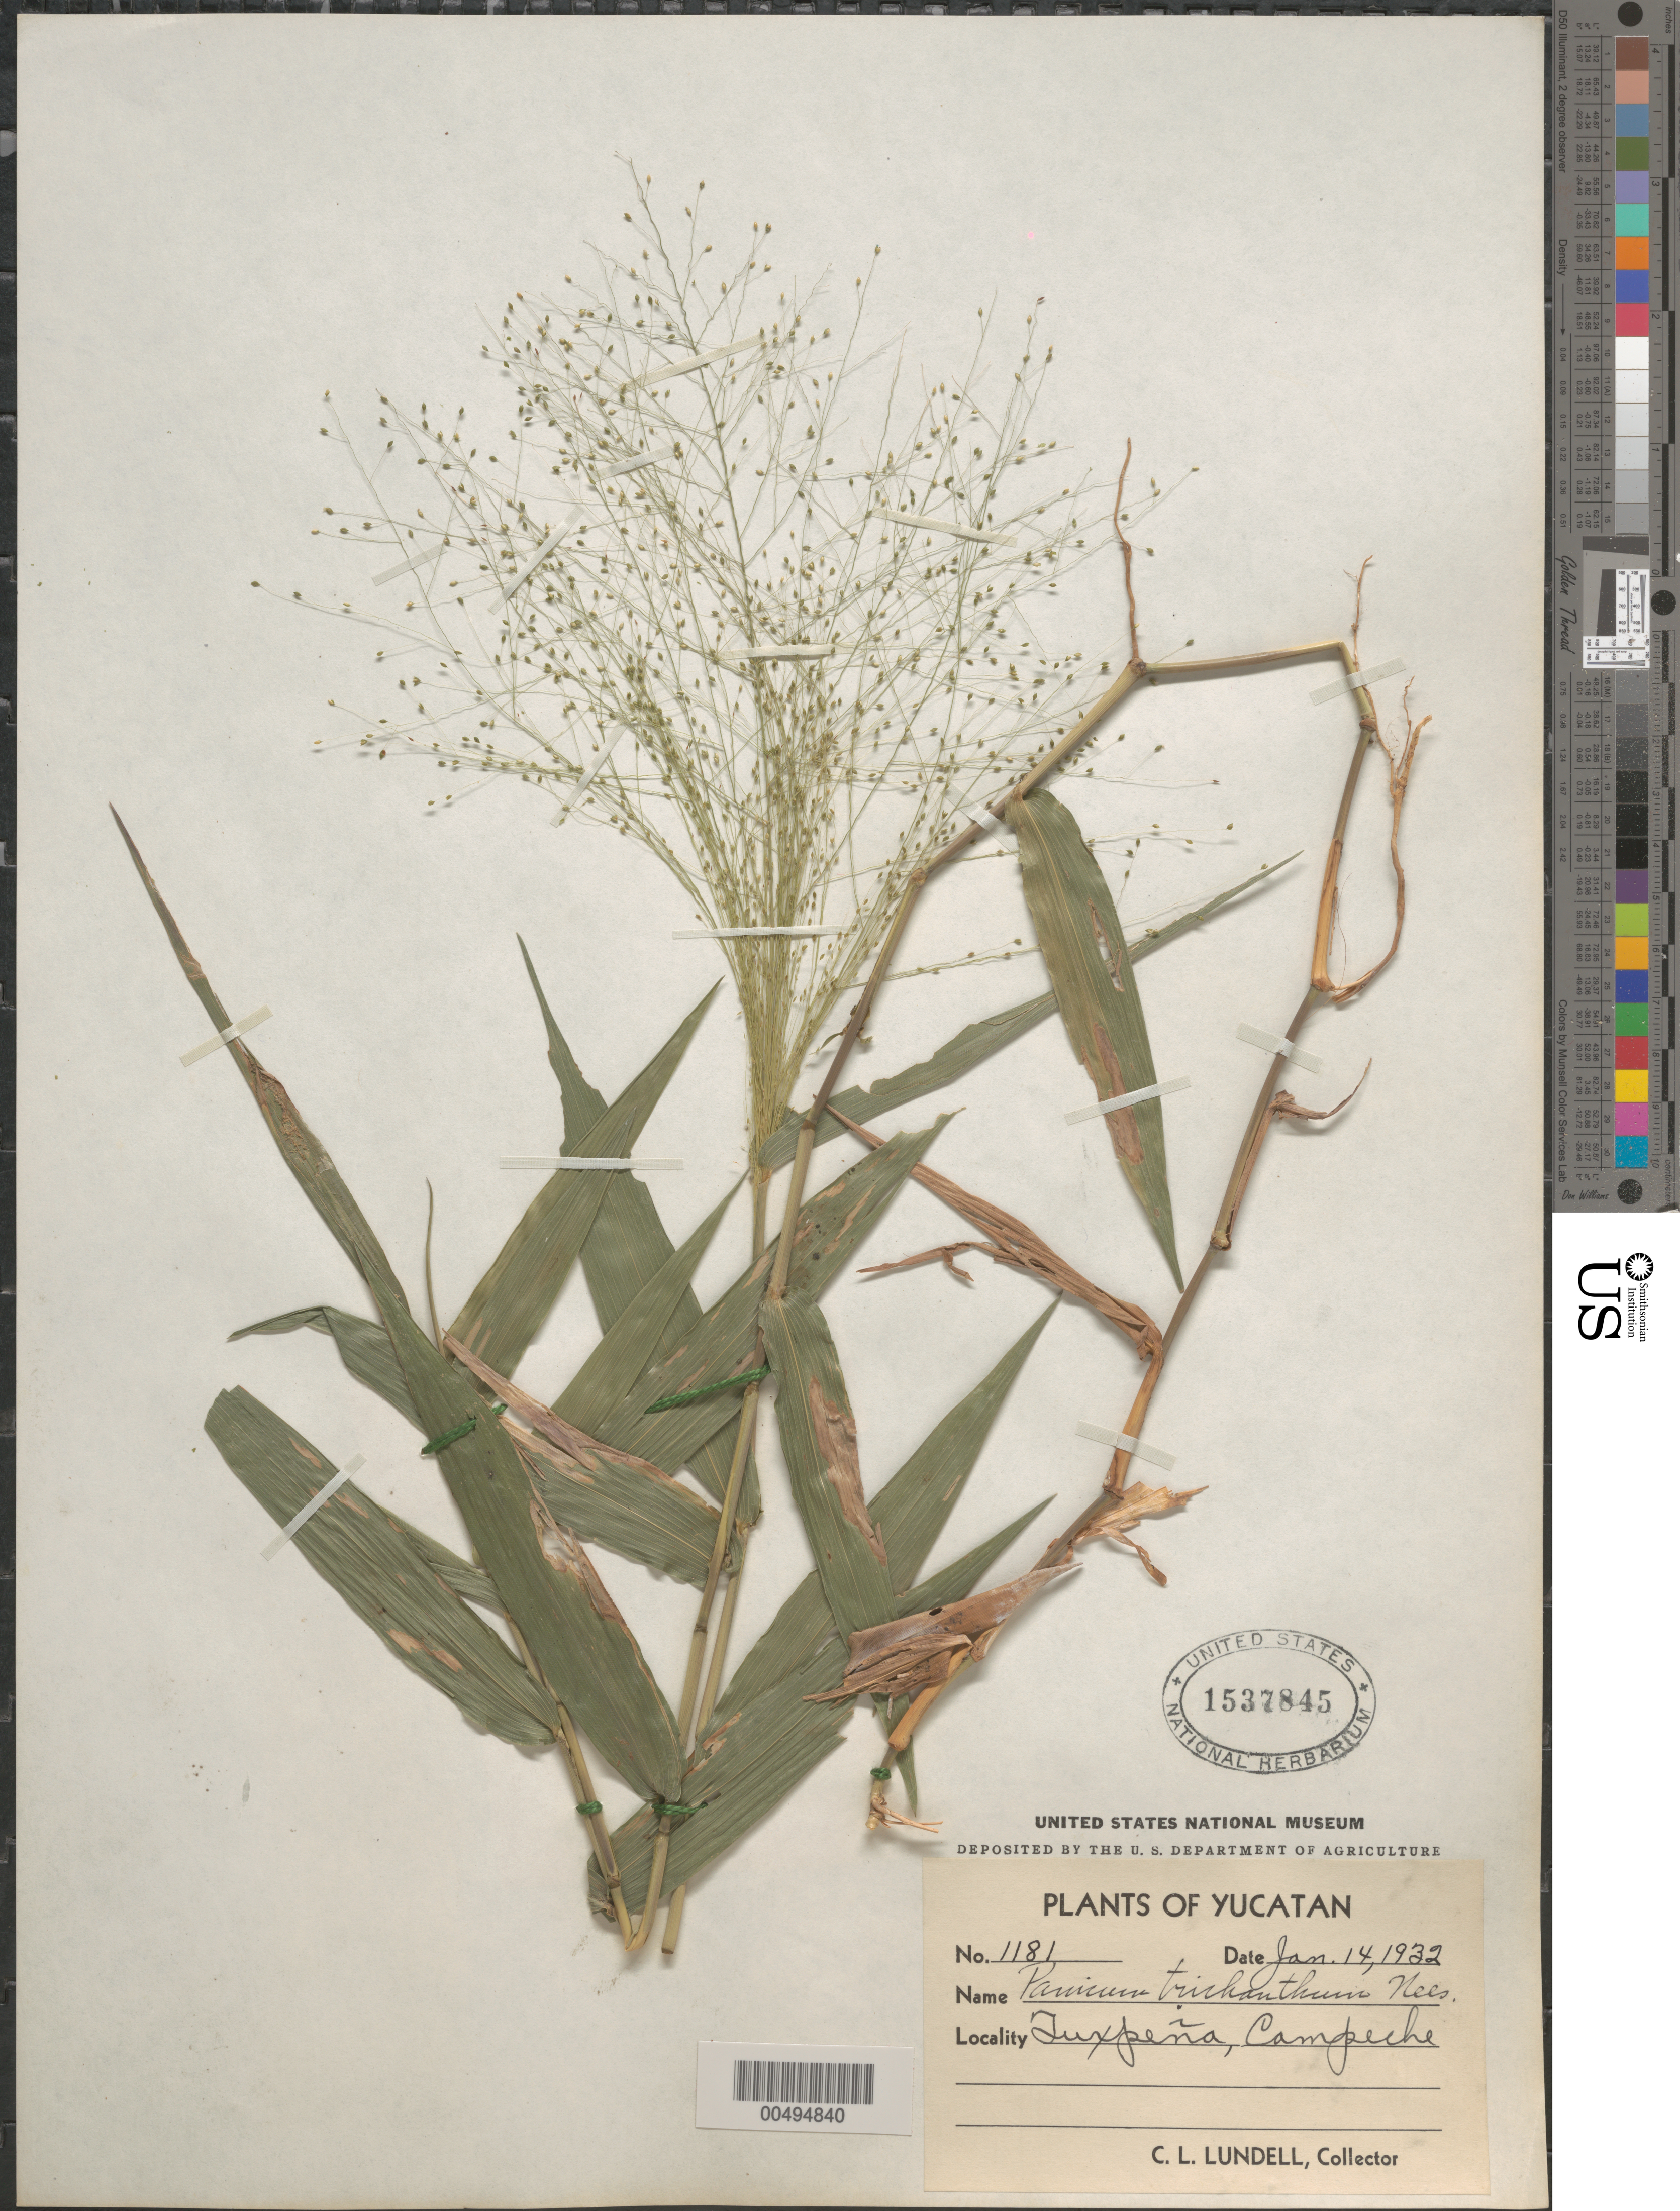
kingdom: Plantae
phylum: Tracheophyta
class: Liliopsida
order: Poales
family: Poaceae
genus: Panicum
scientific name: Panicum bartlettii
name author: Swallen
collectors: C. L. Lundell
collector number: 1181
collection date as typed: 14 Jan 1932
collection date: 1932-01-14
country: Mexico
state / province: Chiapas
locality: Yucatan [Peninsula], Tuxpeña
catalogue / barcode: US 1537845